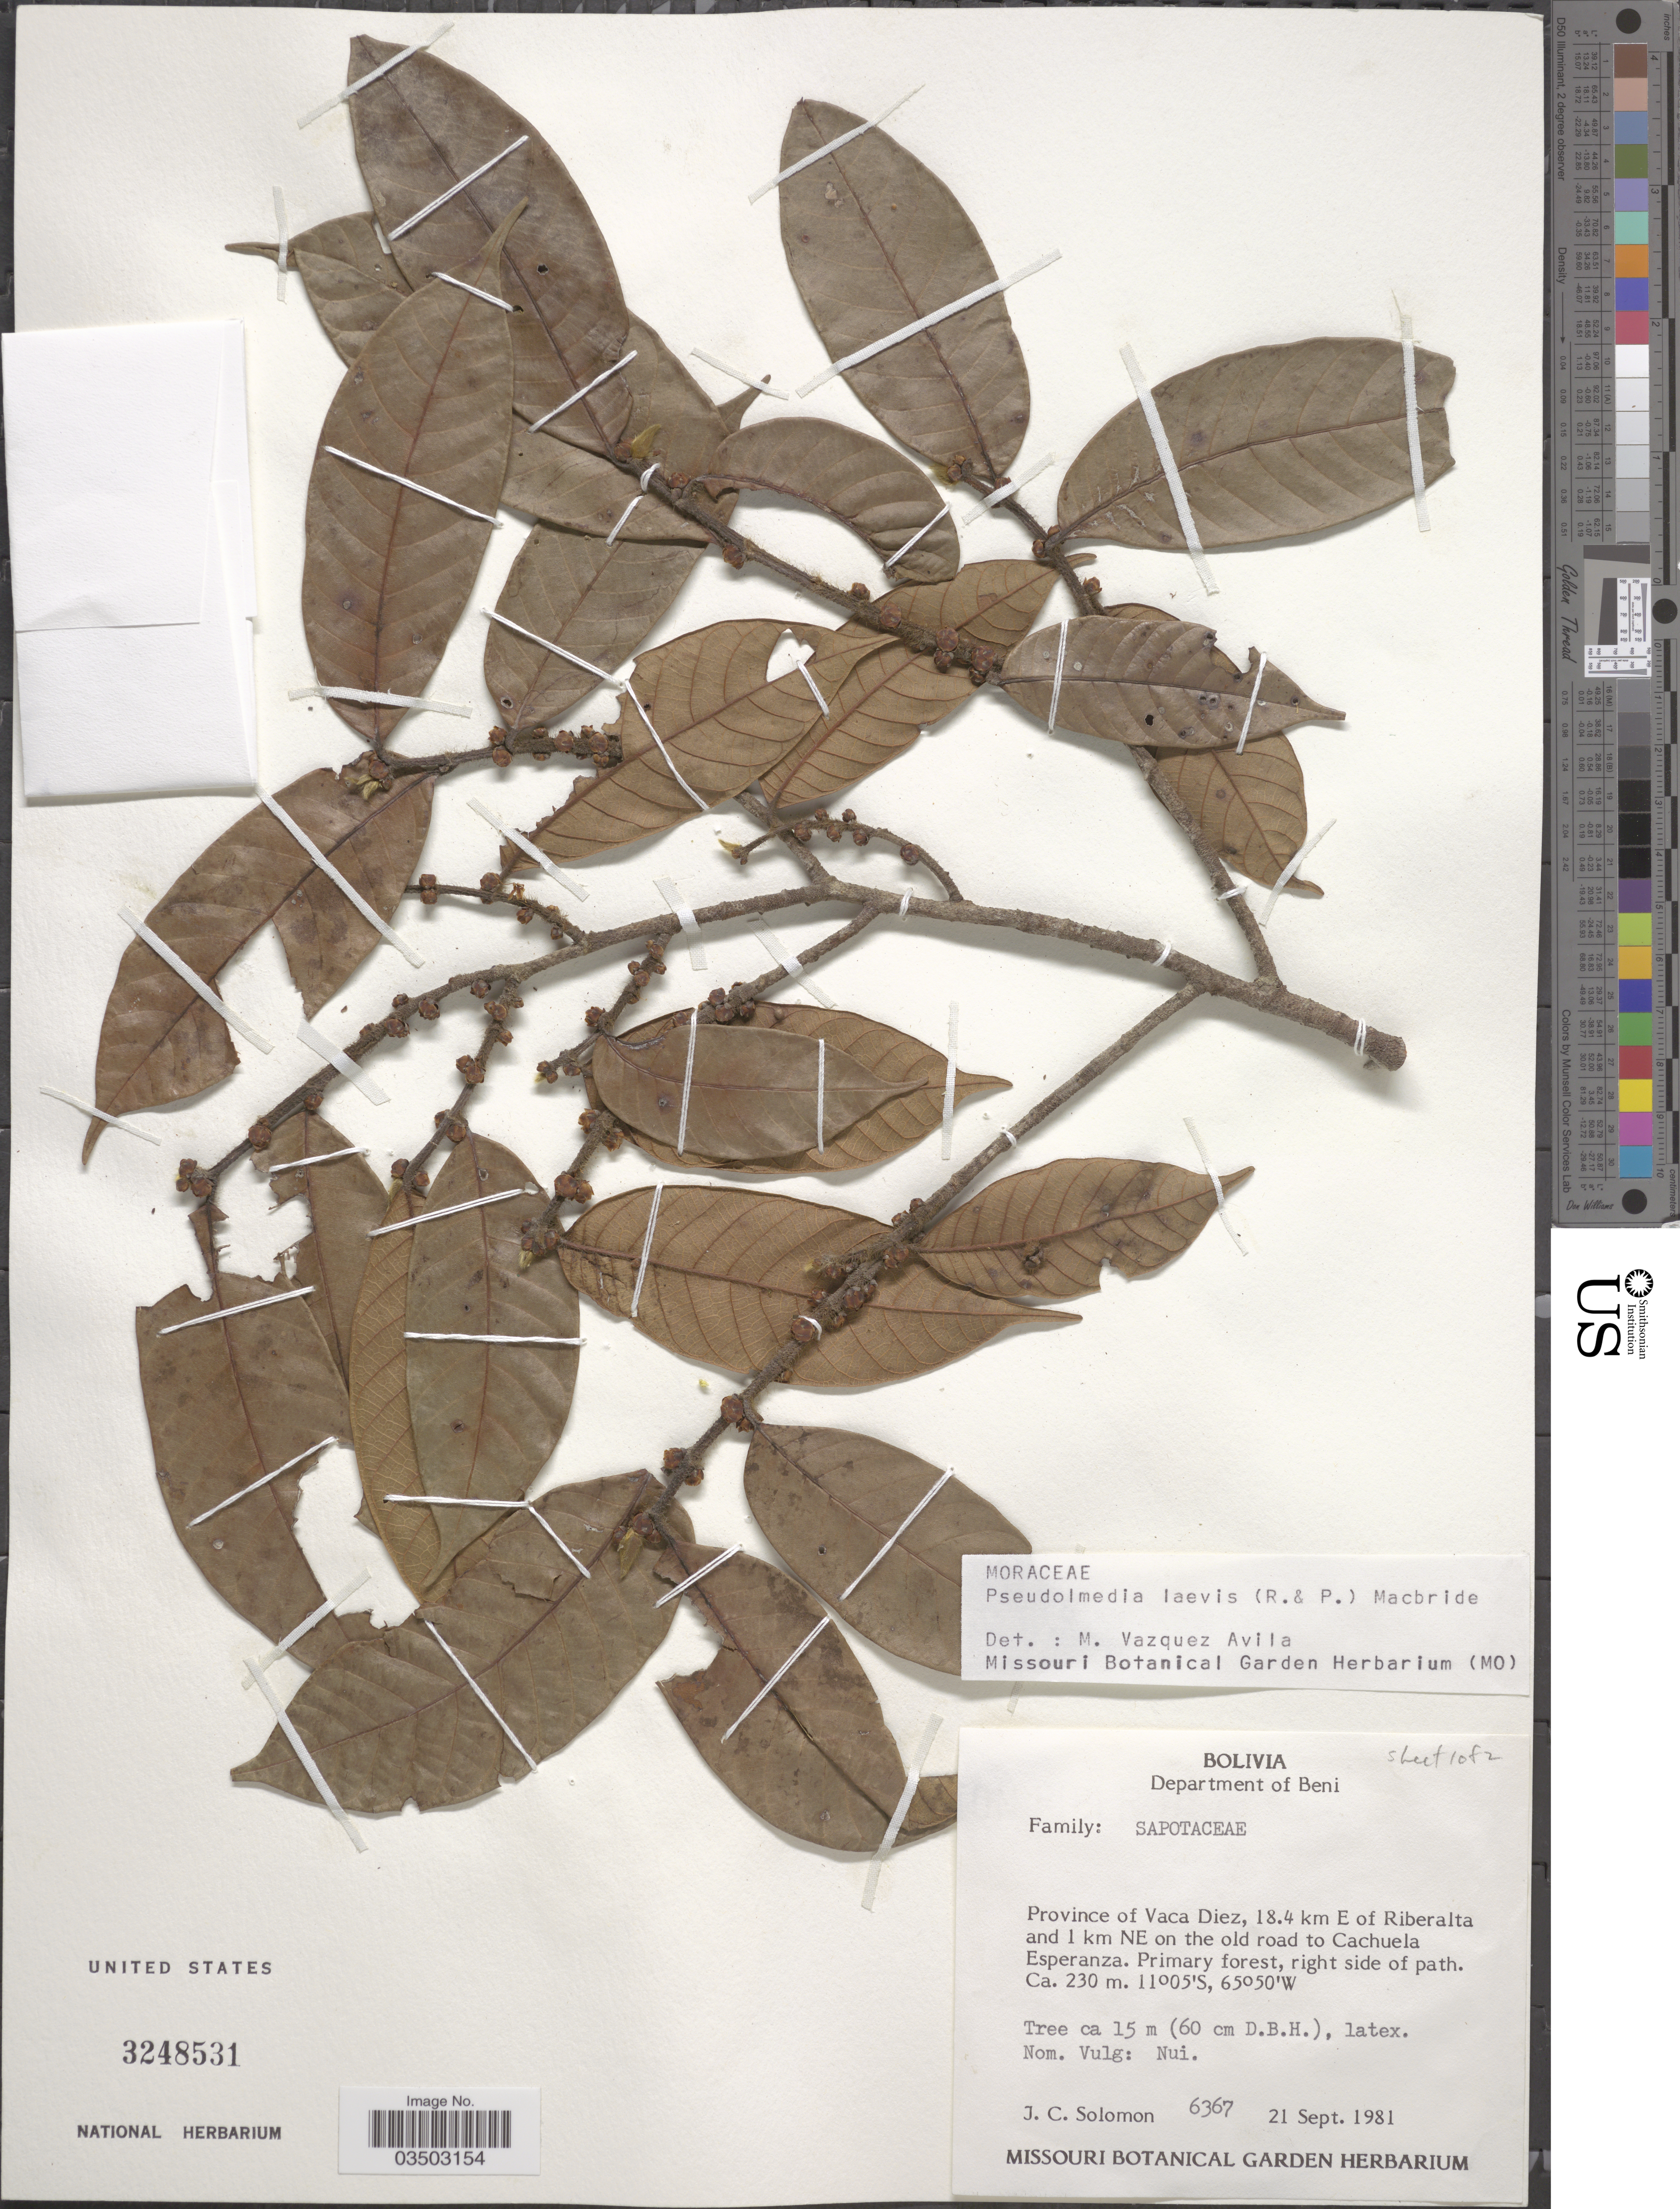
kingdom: Plantae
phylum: Tracheophyta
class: Magnoliopsida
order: Rosales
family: Moraceae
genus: Pseudolmedia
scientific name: Pseudolmedia laevis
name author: (Ruiz & Pav.) J.F. Macbr.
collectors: J. C. Solomon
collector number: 6367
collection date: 1981-09-21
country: Bolivia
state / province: Beni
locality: Department of Beni. Province of Vaca Diez, 18.4 km E of Riberalta and 1 km NE on the old road to Cachuela Esperanza.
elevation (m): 230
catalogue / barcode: US 3248531